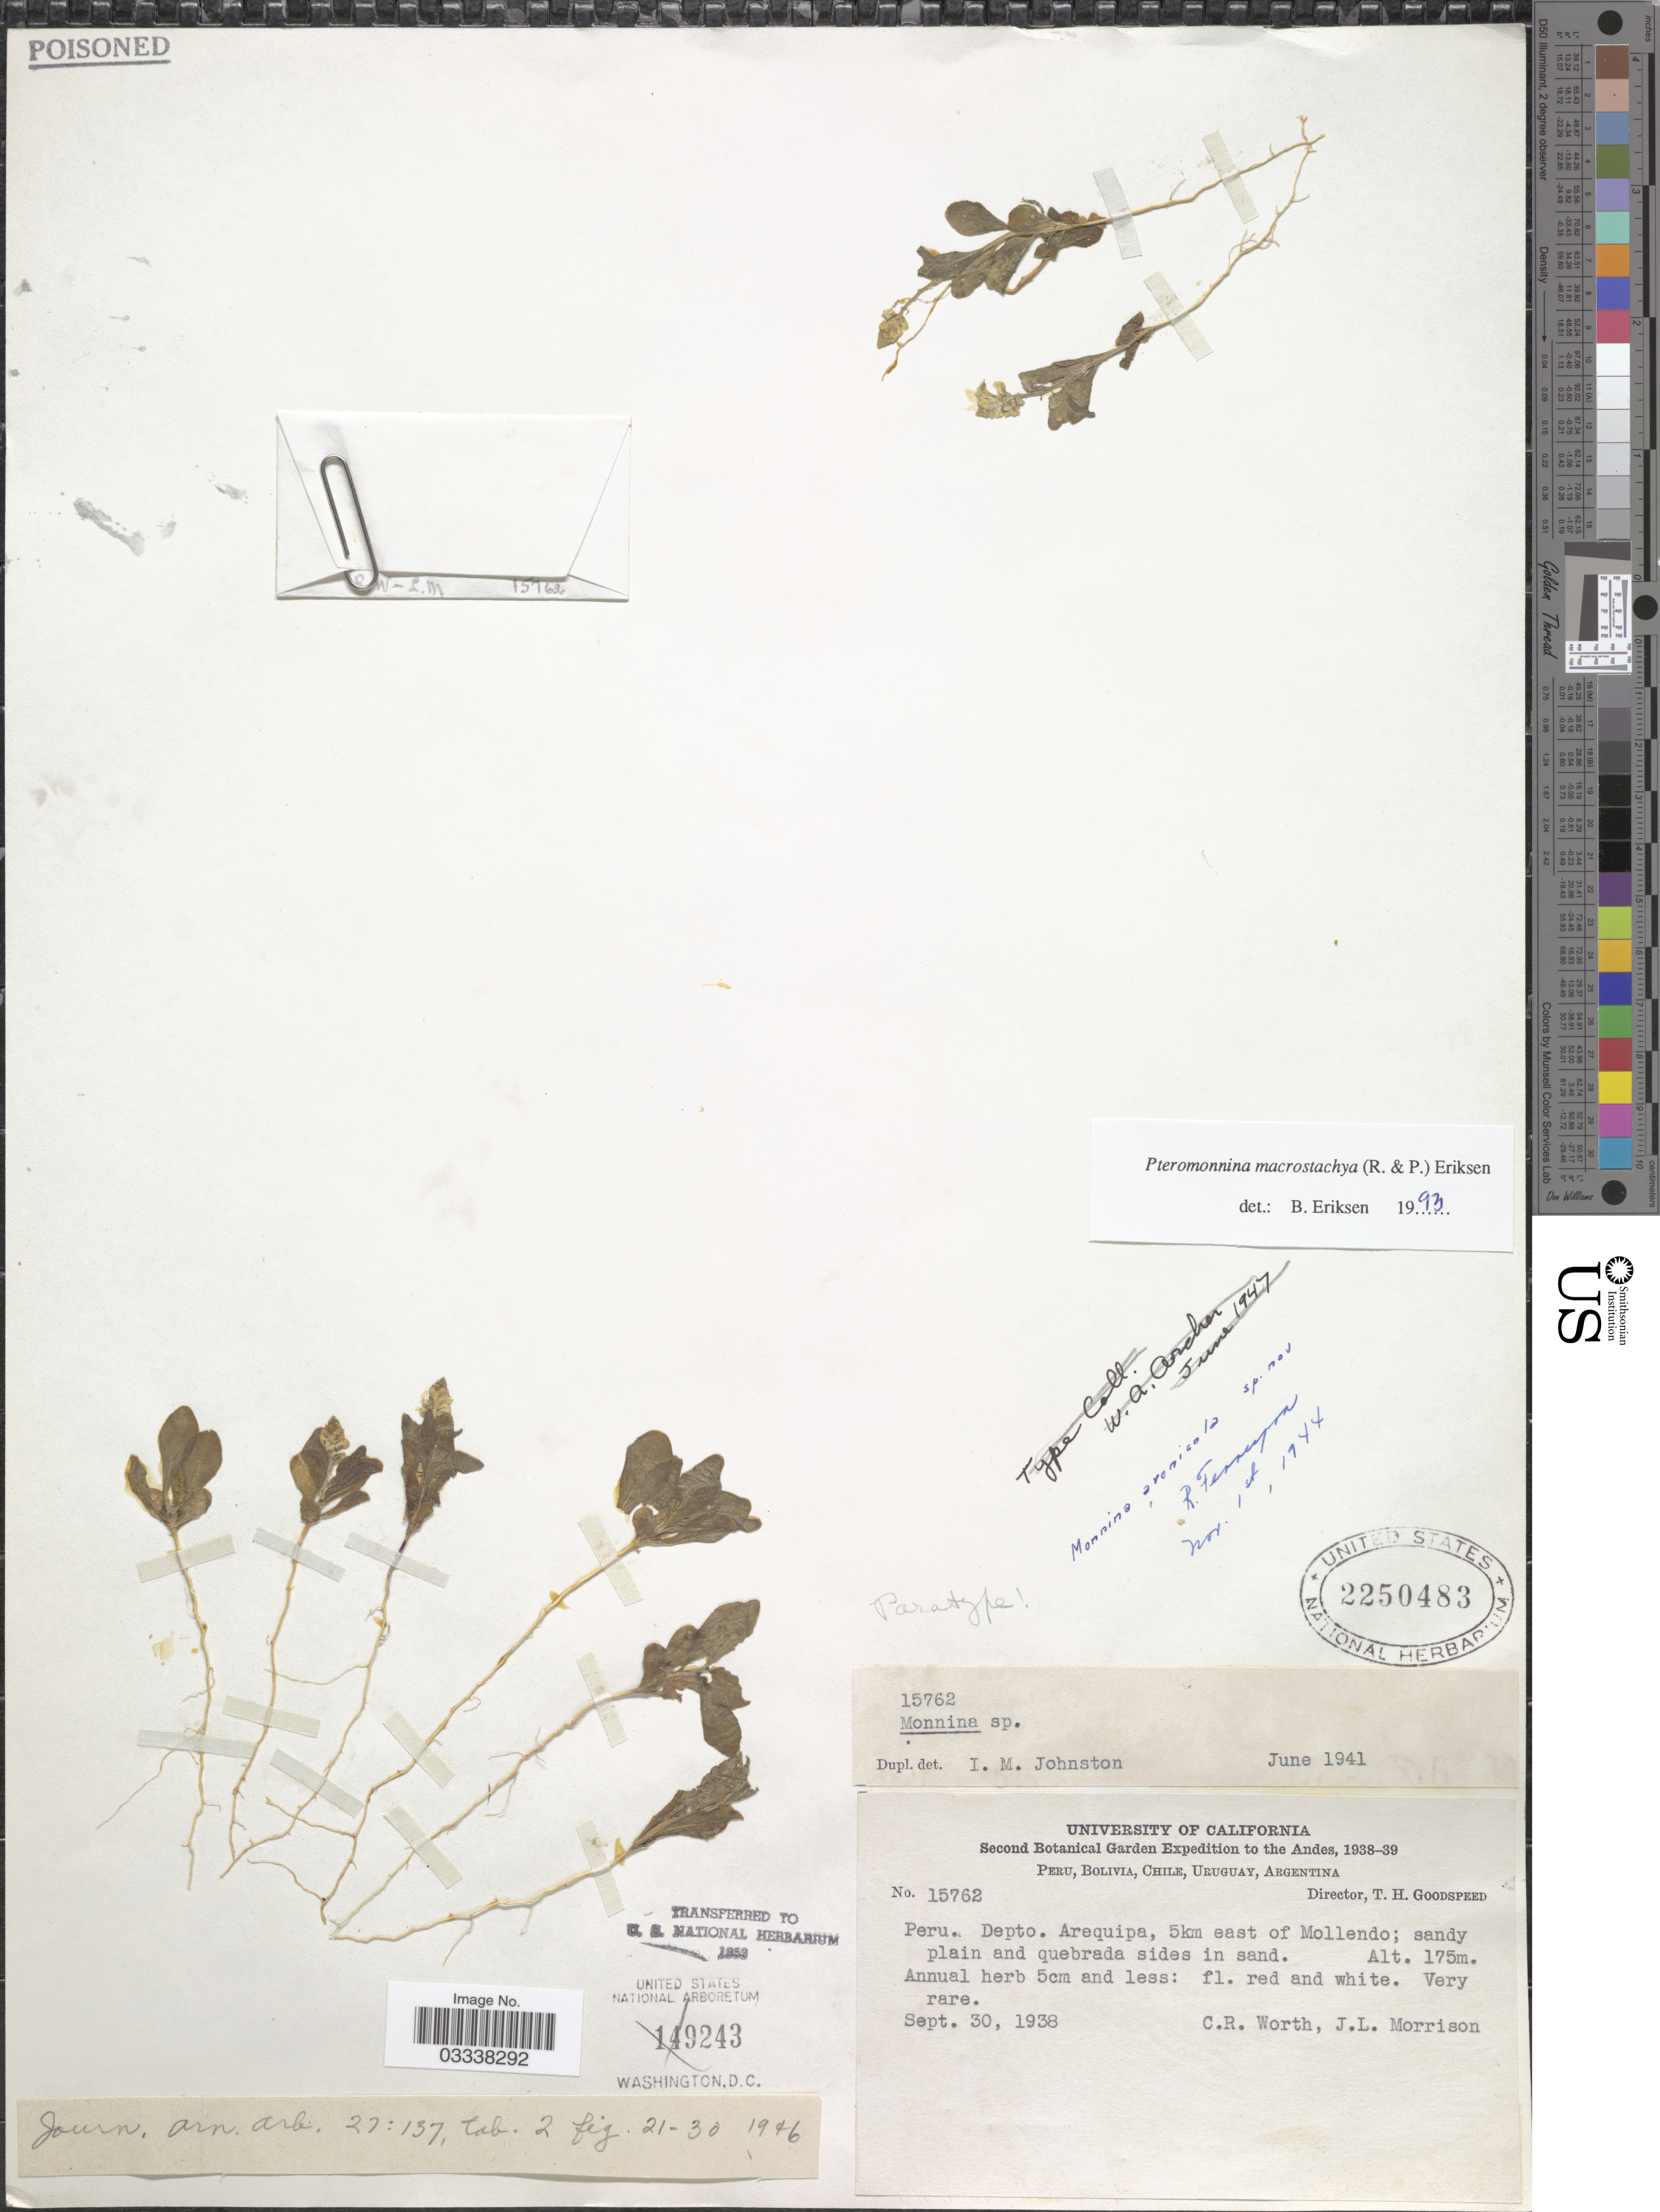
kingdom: Plantae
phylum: Tracheophyta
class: Magnoliopsida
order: Fabales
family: Polygalaceae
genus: Monnina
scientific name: Monnina macrostachya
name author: Ruiz & Pav.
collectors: C. R. Worth & J. Morrison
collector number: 15762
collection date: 1938-09-30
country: Peru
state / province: Arequipa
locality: Depto. Arequipa, 5km east of Mollendo.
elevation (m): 175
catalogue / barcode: US 2250483